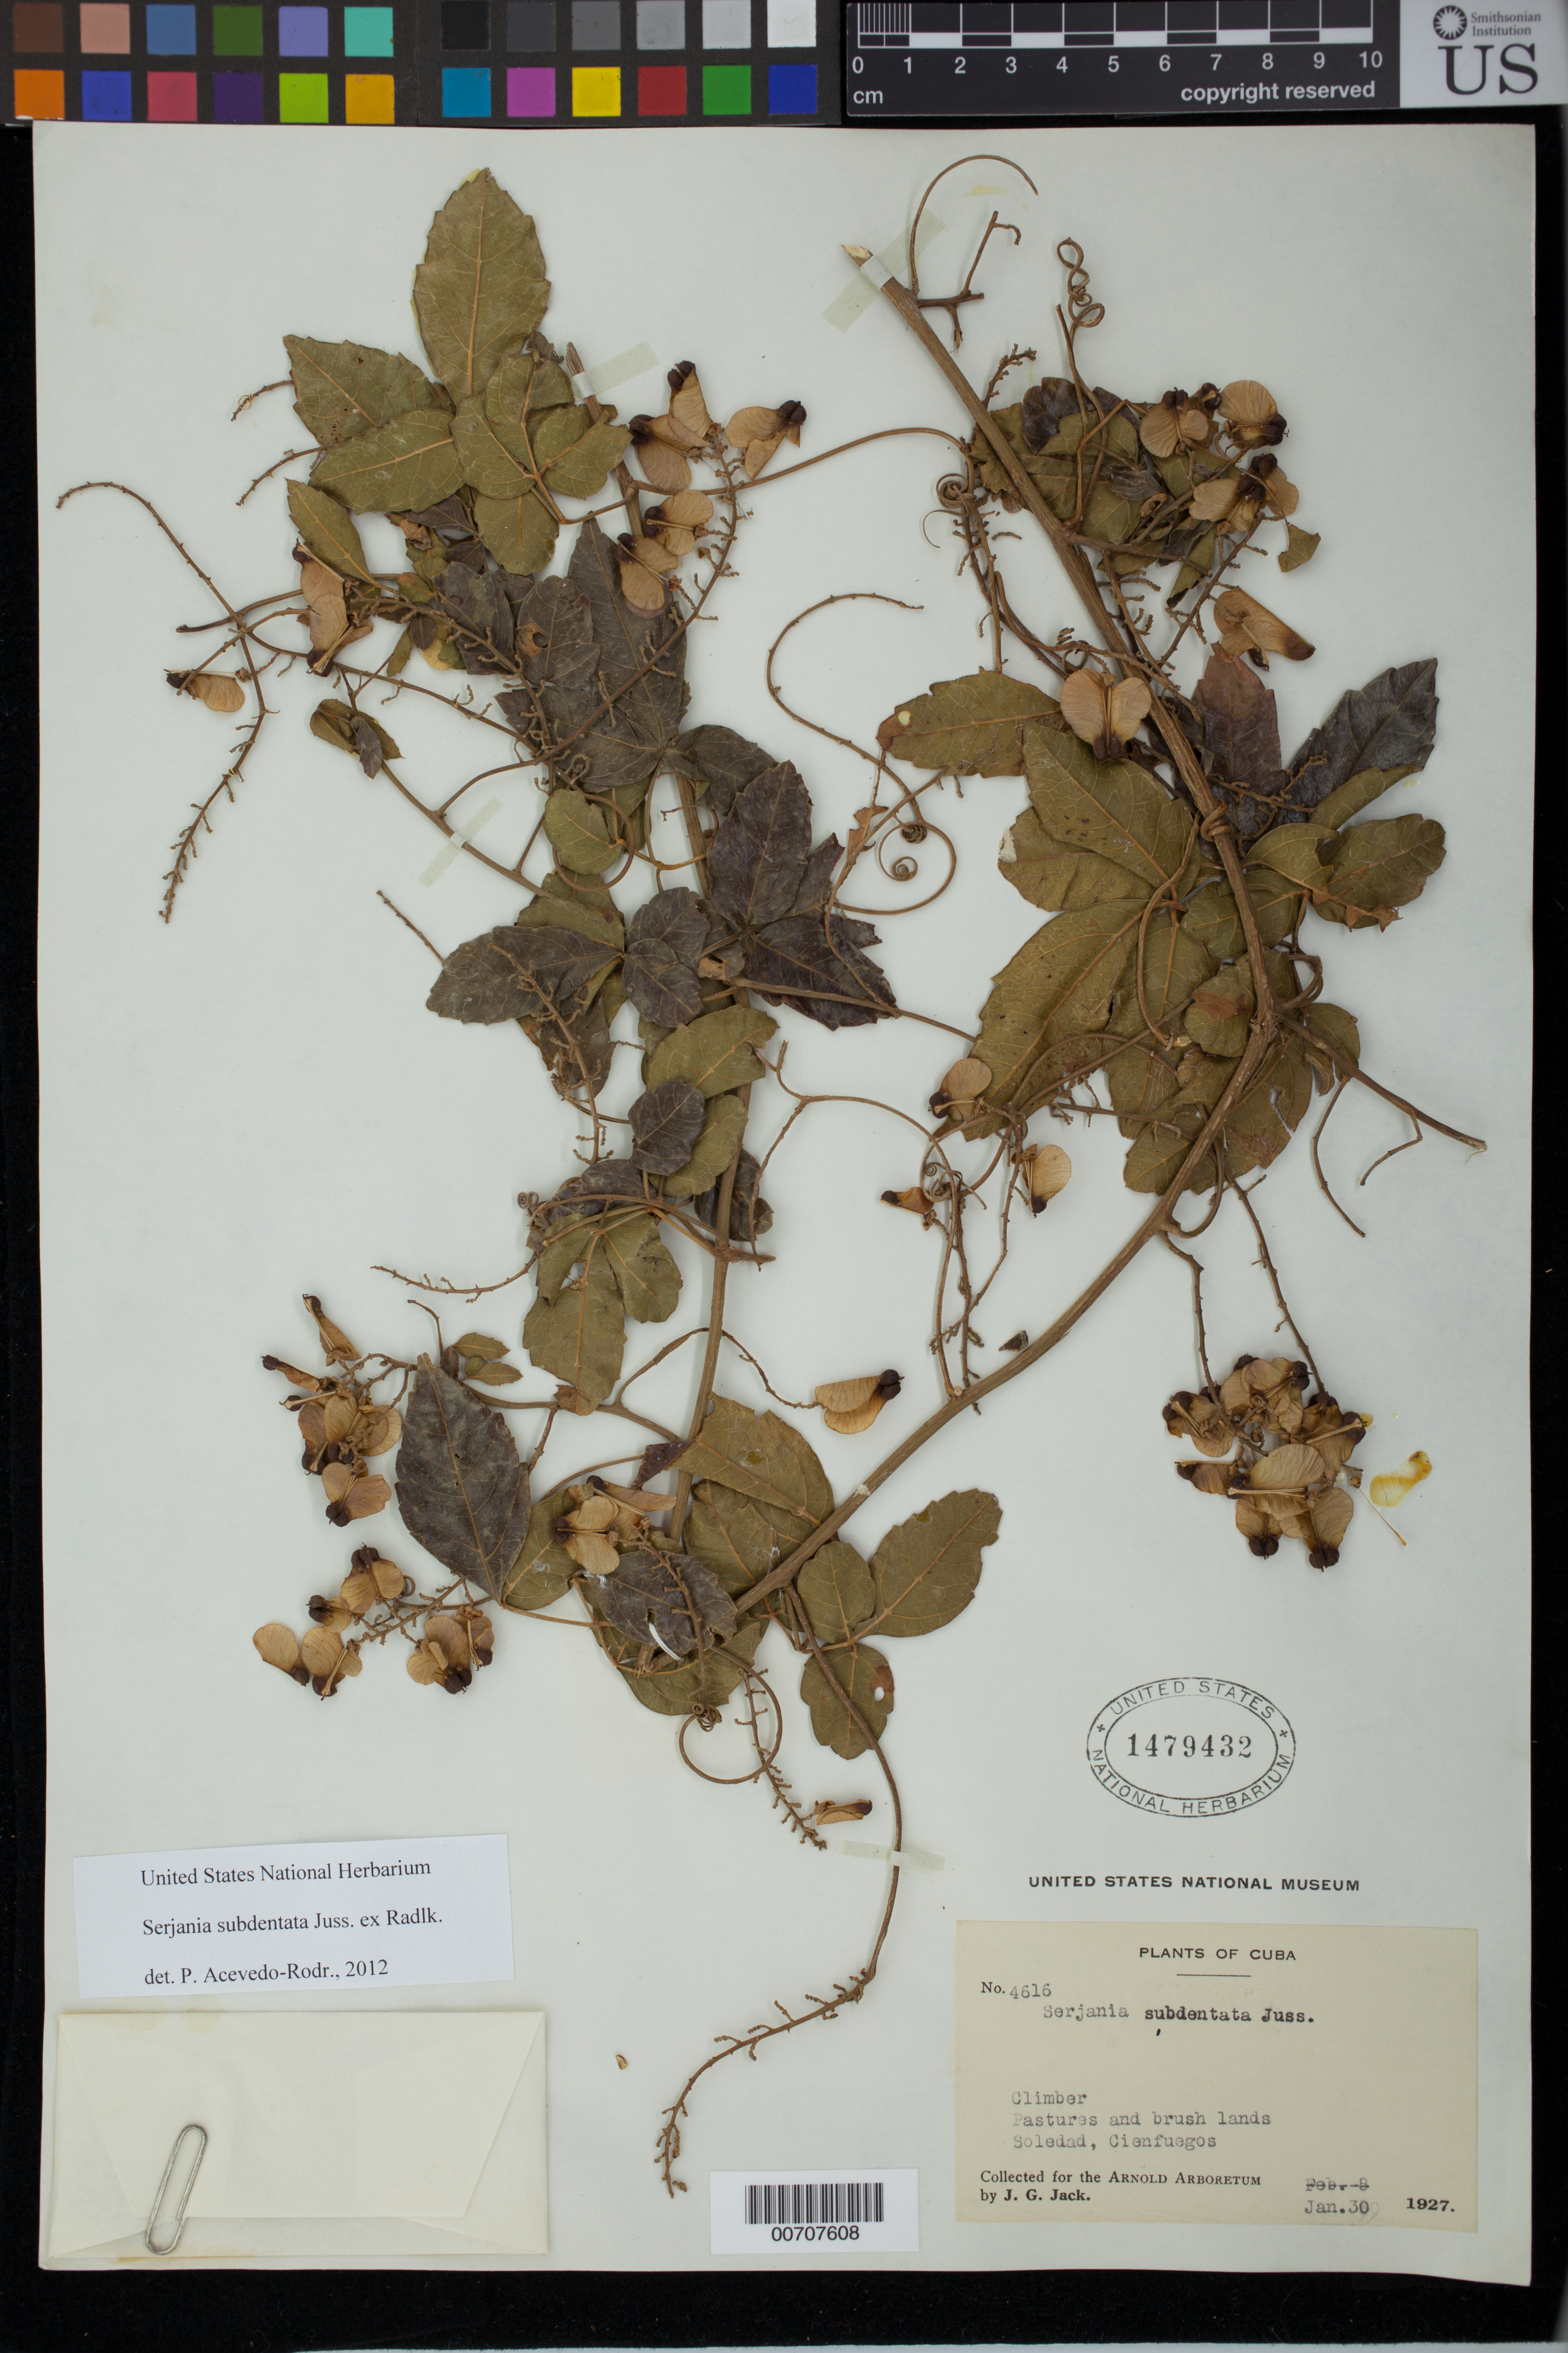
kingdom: Plantae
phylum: Tracheophyta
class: Magnoliopsida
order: Sapindales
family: Sapindaceae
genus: Serjania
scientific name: Serjania subdentata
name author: Juss. ex Poir.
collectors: J. G. Jack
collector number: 4616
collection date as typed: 30 Jan 1927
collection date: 1927-01-30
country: Cuba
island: Greater Antilles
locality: Soledad, Cienfuegos.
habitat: Pastures and brush lands.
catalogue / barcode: US 1479432